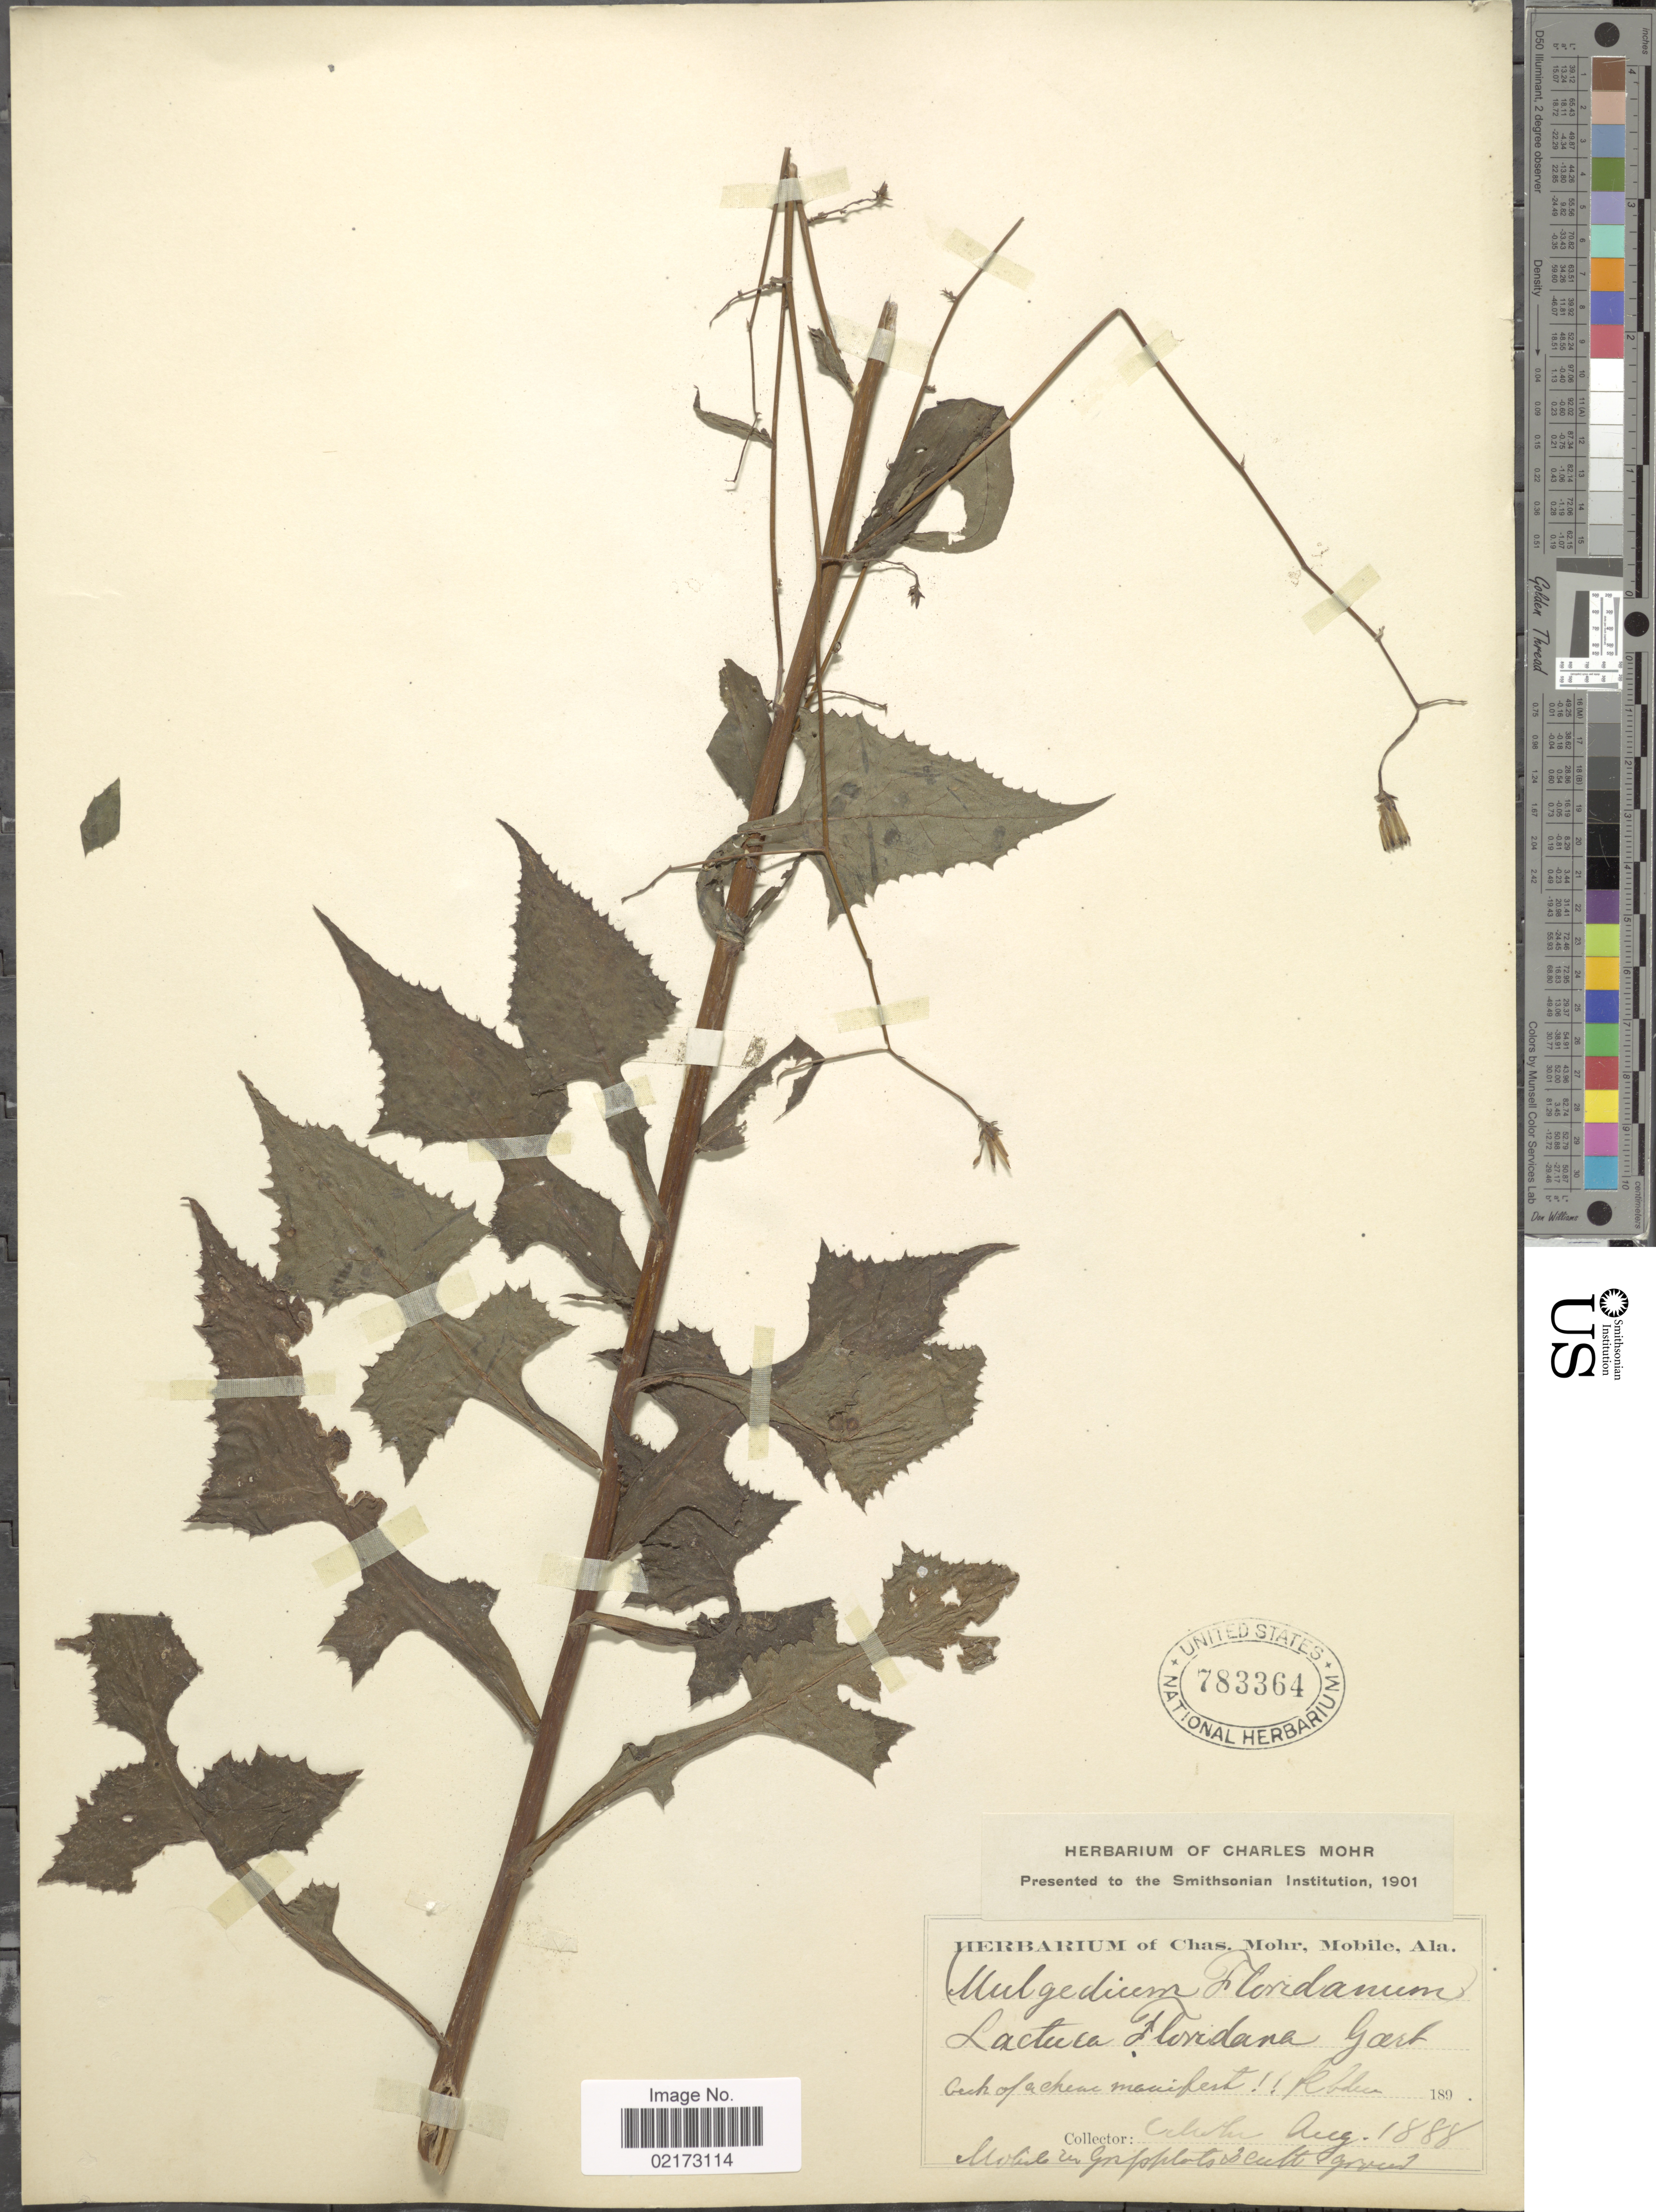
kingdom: Plantae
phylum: Tracheophyta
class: Magnoliopsida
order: Asterales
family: Asteraceae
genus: Lactuca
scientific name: Lactuca floridana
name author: (L.) Gaertn.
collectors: Mohr, C. T. (herbarium)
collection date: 1888-08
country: United States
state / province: Alabama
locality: Mobile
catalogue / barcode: US 783364